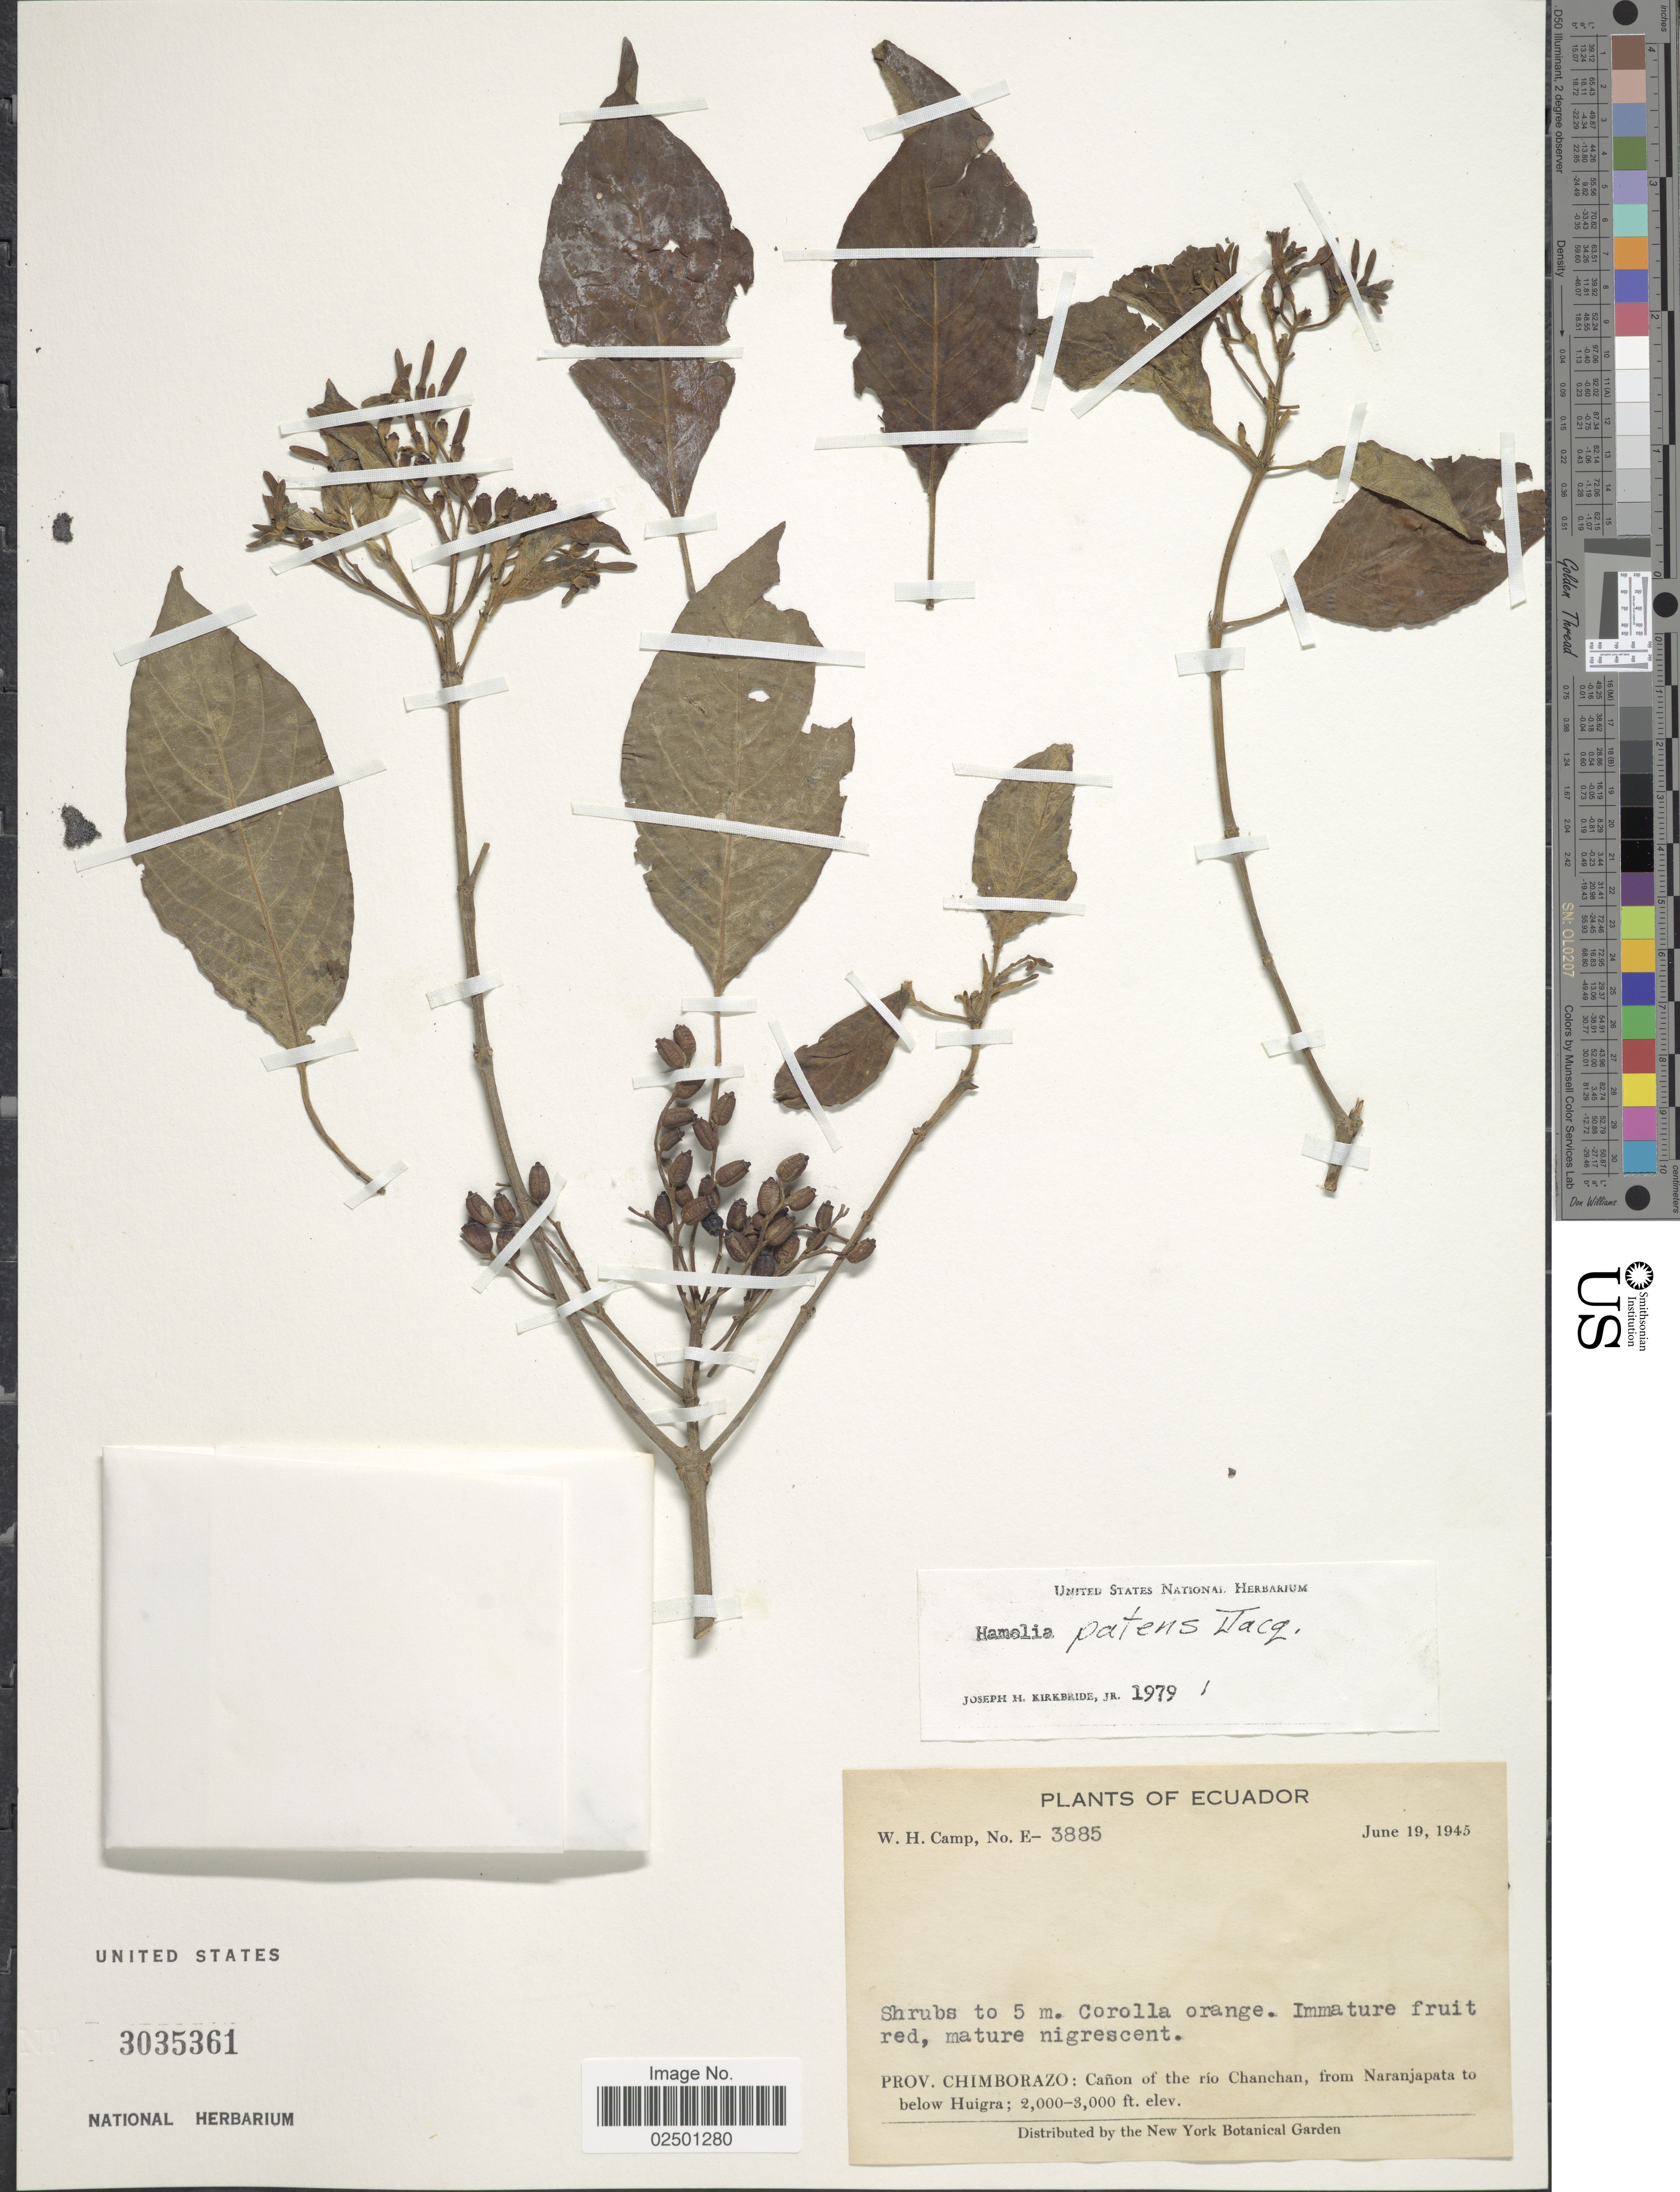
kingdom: Plantae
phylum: Tracheophyta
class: Magnoliopsida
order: Gentianales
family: Rubiaceae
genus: Hamelia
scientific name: Hamelia patens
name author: Jacq.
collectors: W. H. Camp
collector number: E-3885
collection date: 1945-06-19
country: Ecuador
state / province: Chimborazo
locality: Canon of the rio Chanchan, from Naranjapata to below Huigra.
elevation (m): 610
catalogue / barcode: US 3035361